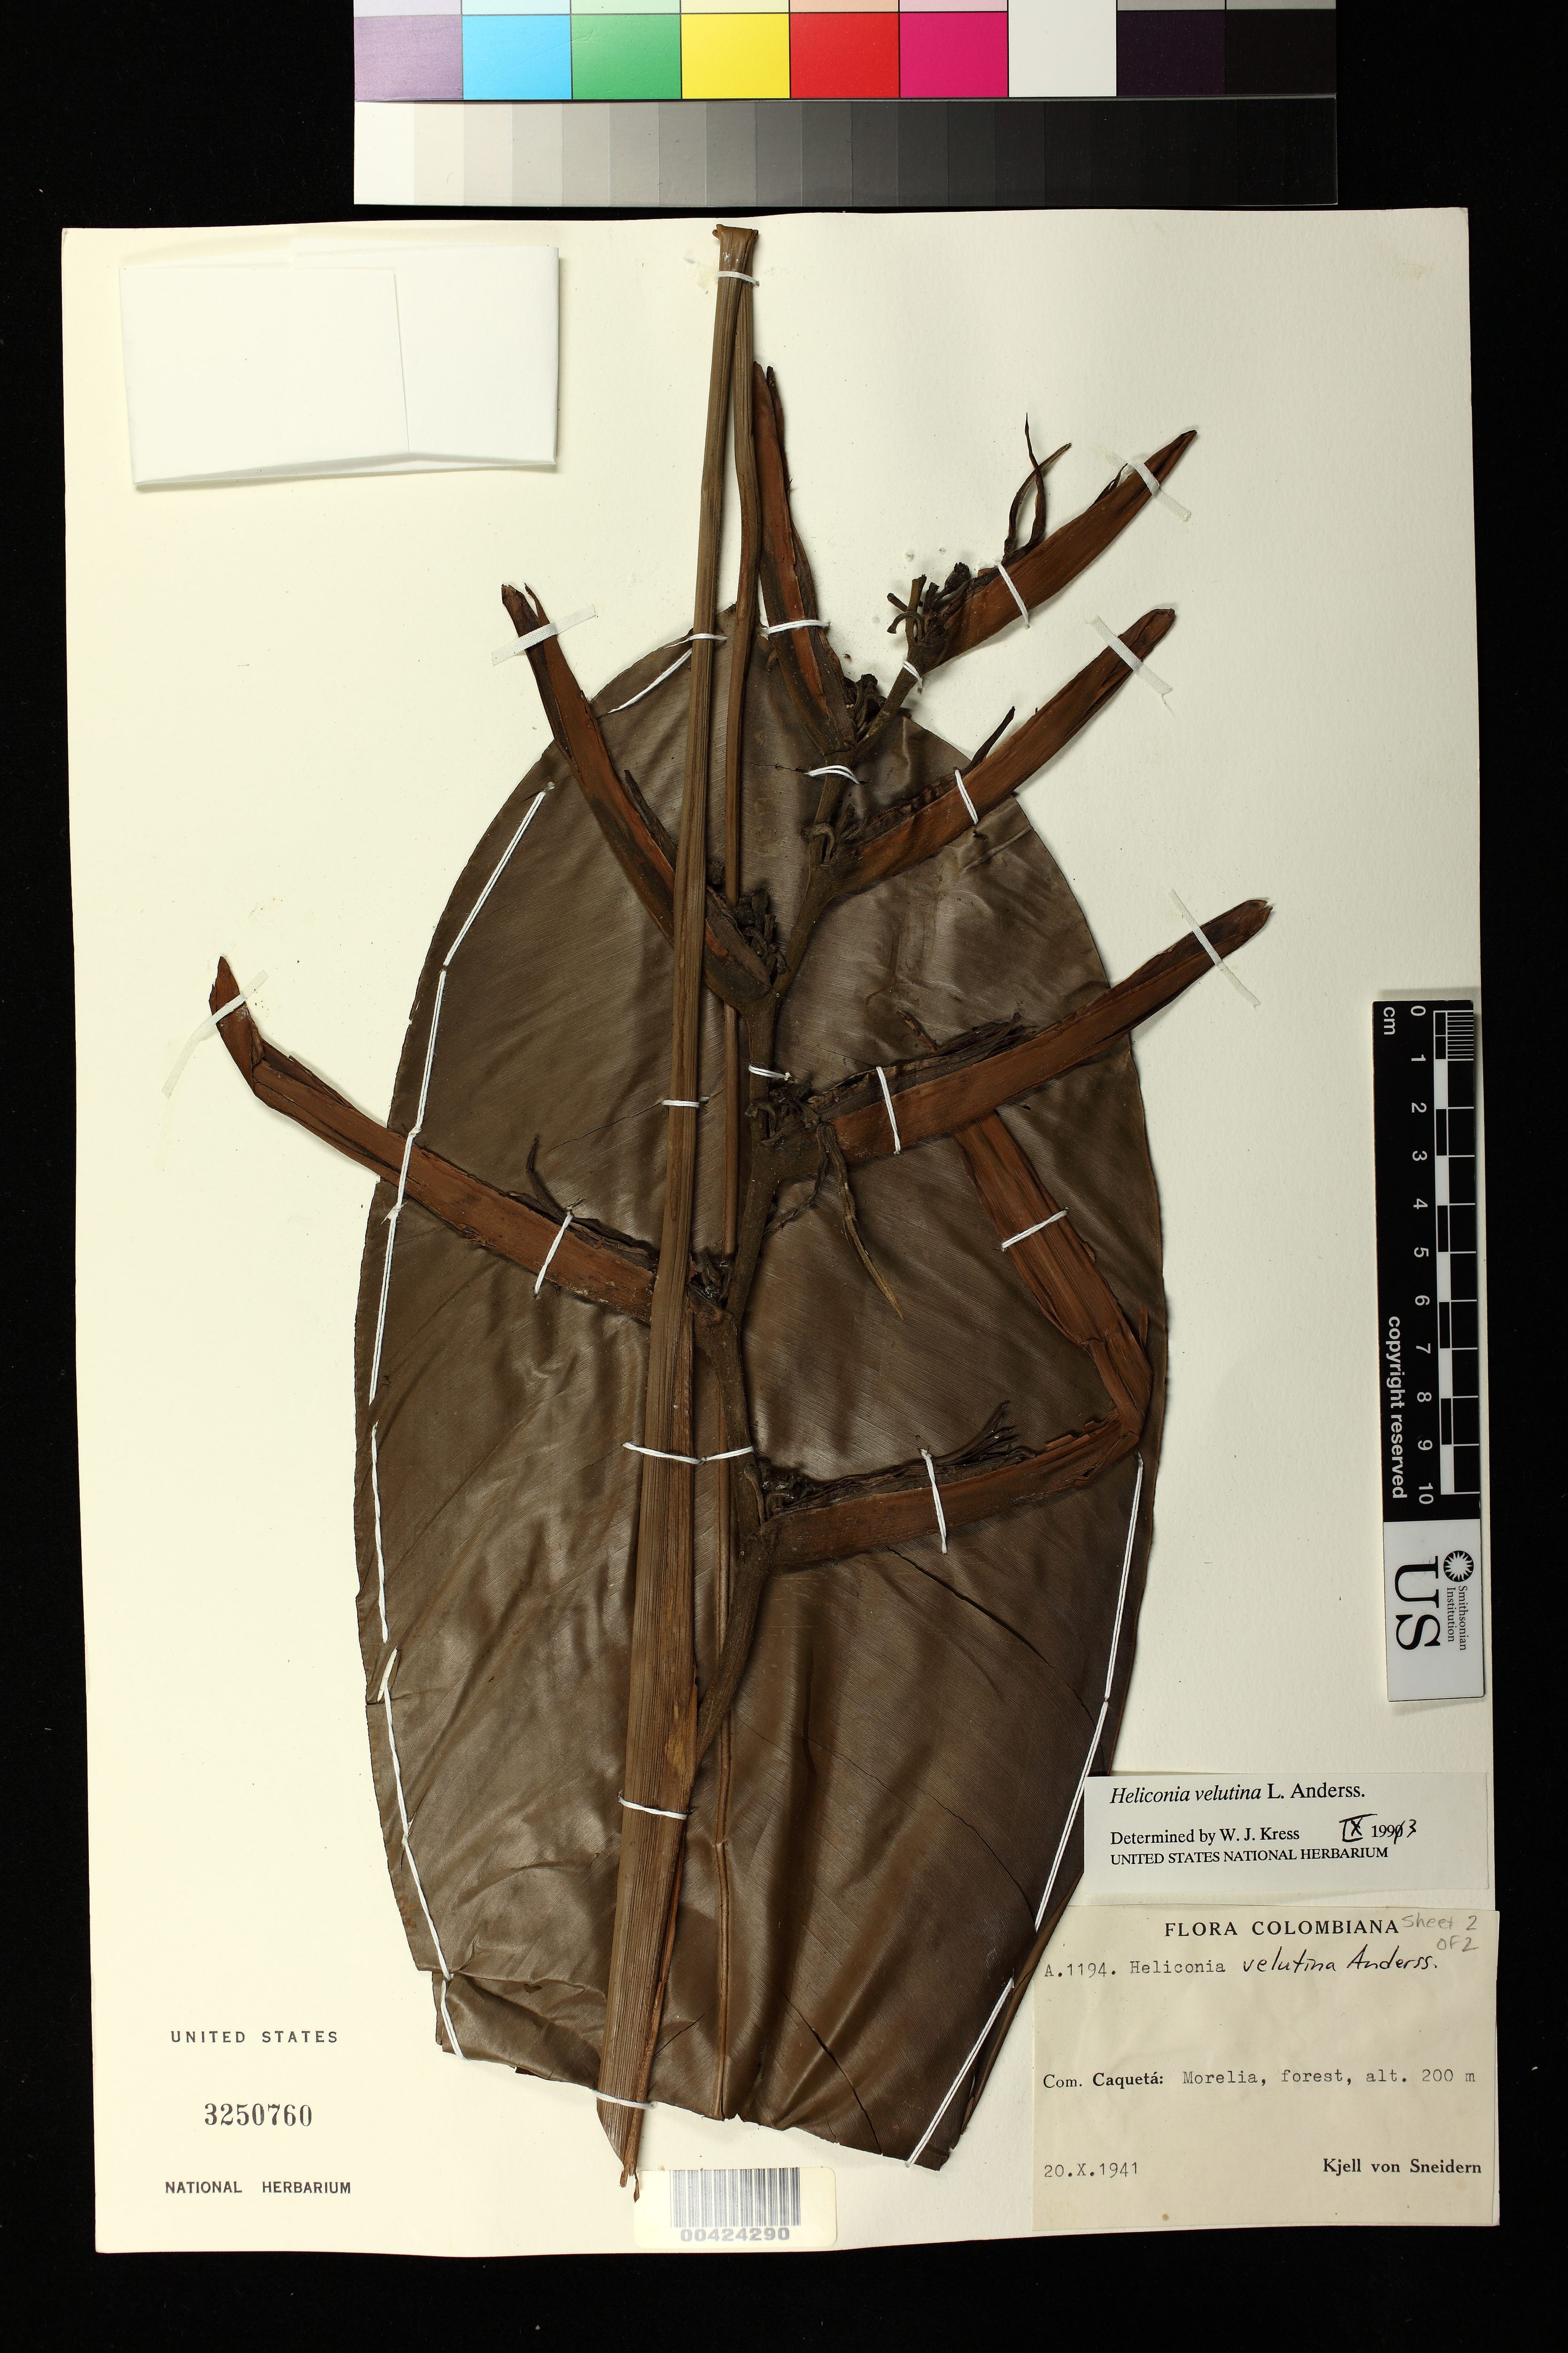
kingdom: Plantae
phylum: Tracheophyta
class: Liliopsida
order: Zingiberales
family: Heliconiaceae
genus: Heliconia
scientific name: Heliconia velutina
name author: L. Andersson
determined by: Kress, W. J., (US), Smithsonian Institution - National Museum of Natural History (UNITED STATES)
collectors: K. von Sneidern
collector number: A1194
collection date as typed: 20 Oct 1941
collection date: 1941-10-20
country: Colombia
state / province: Caquetá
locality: Morelia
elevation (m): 200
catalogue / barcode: US 3250760